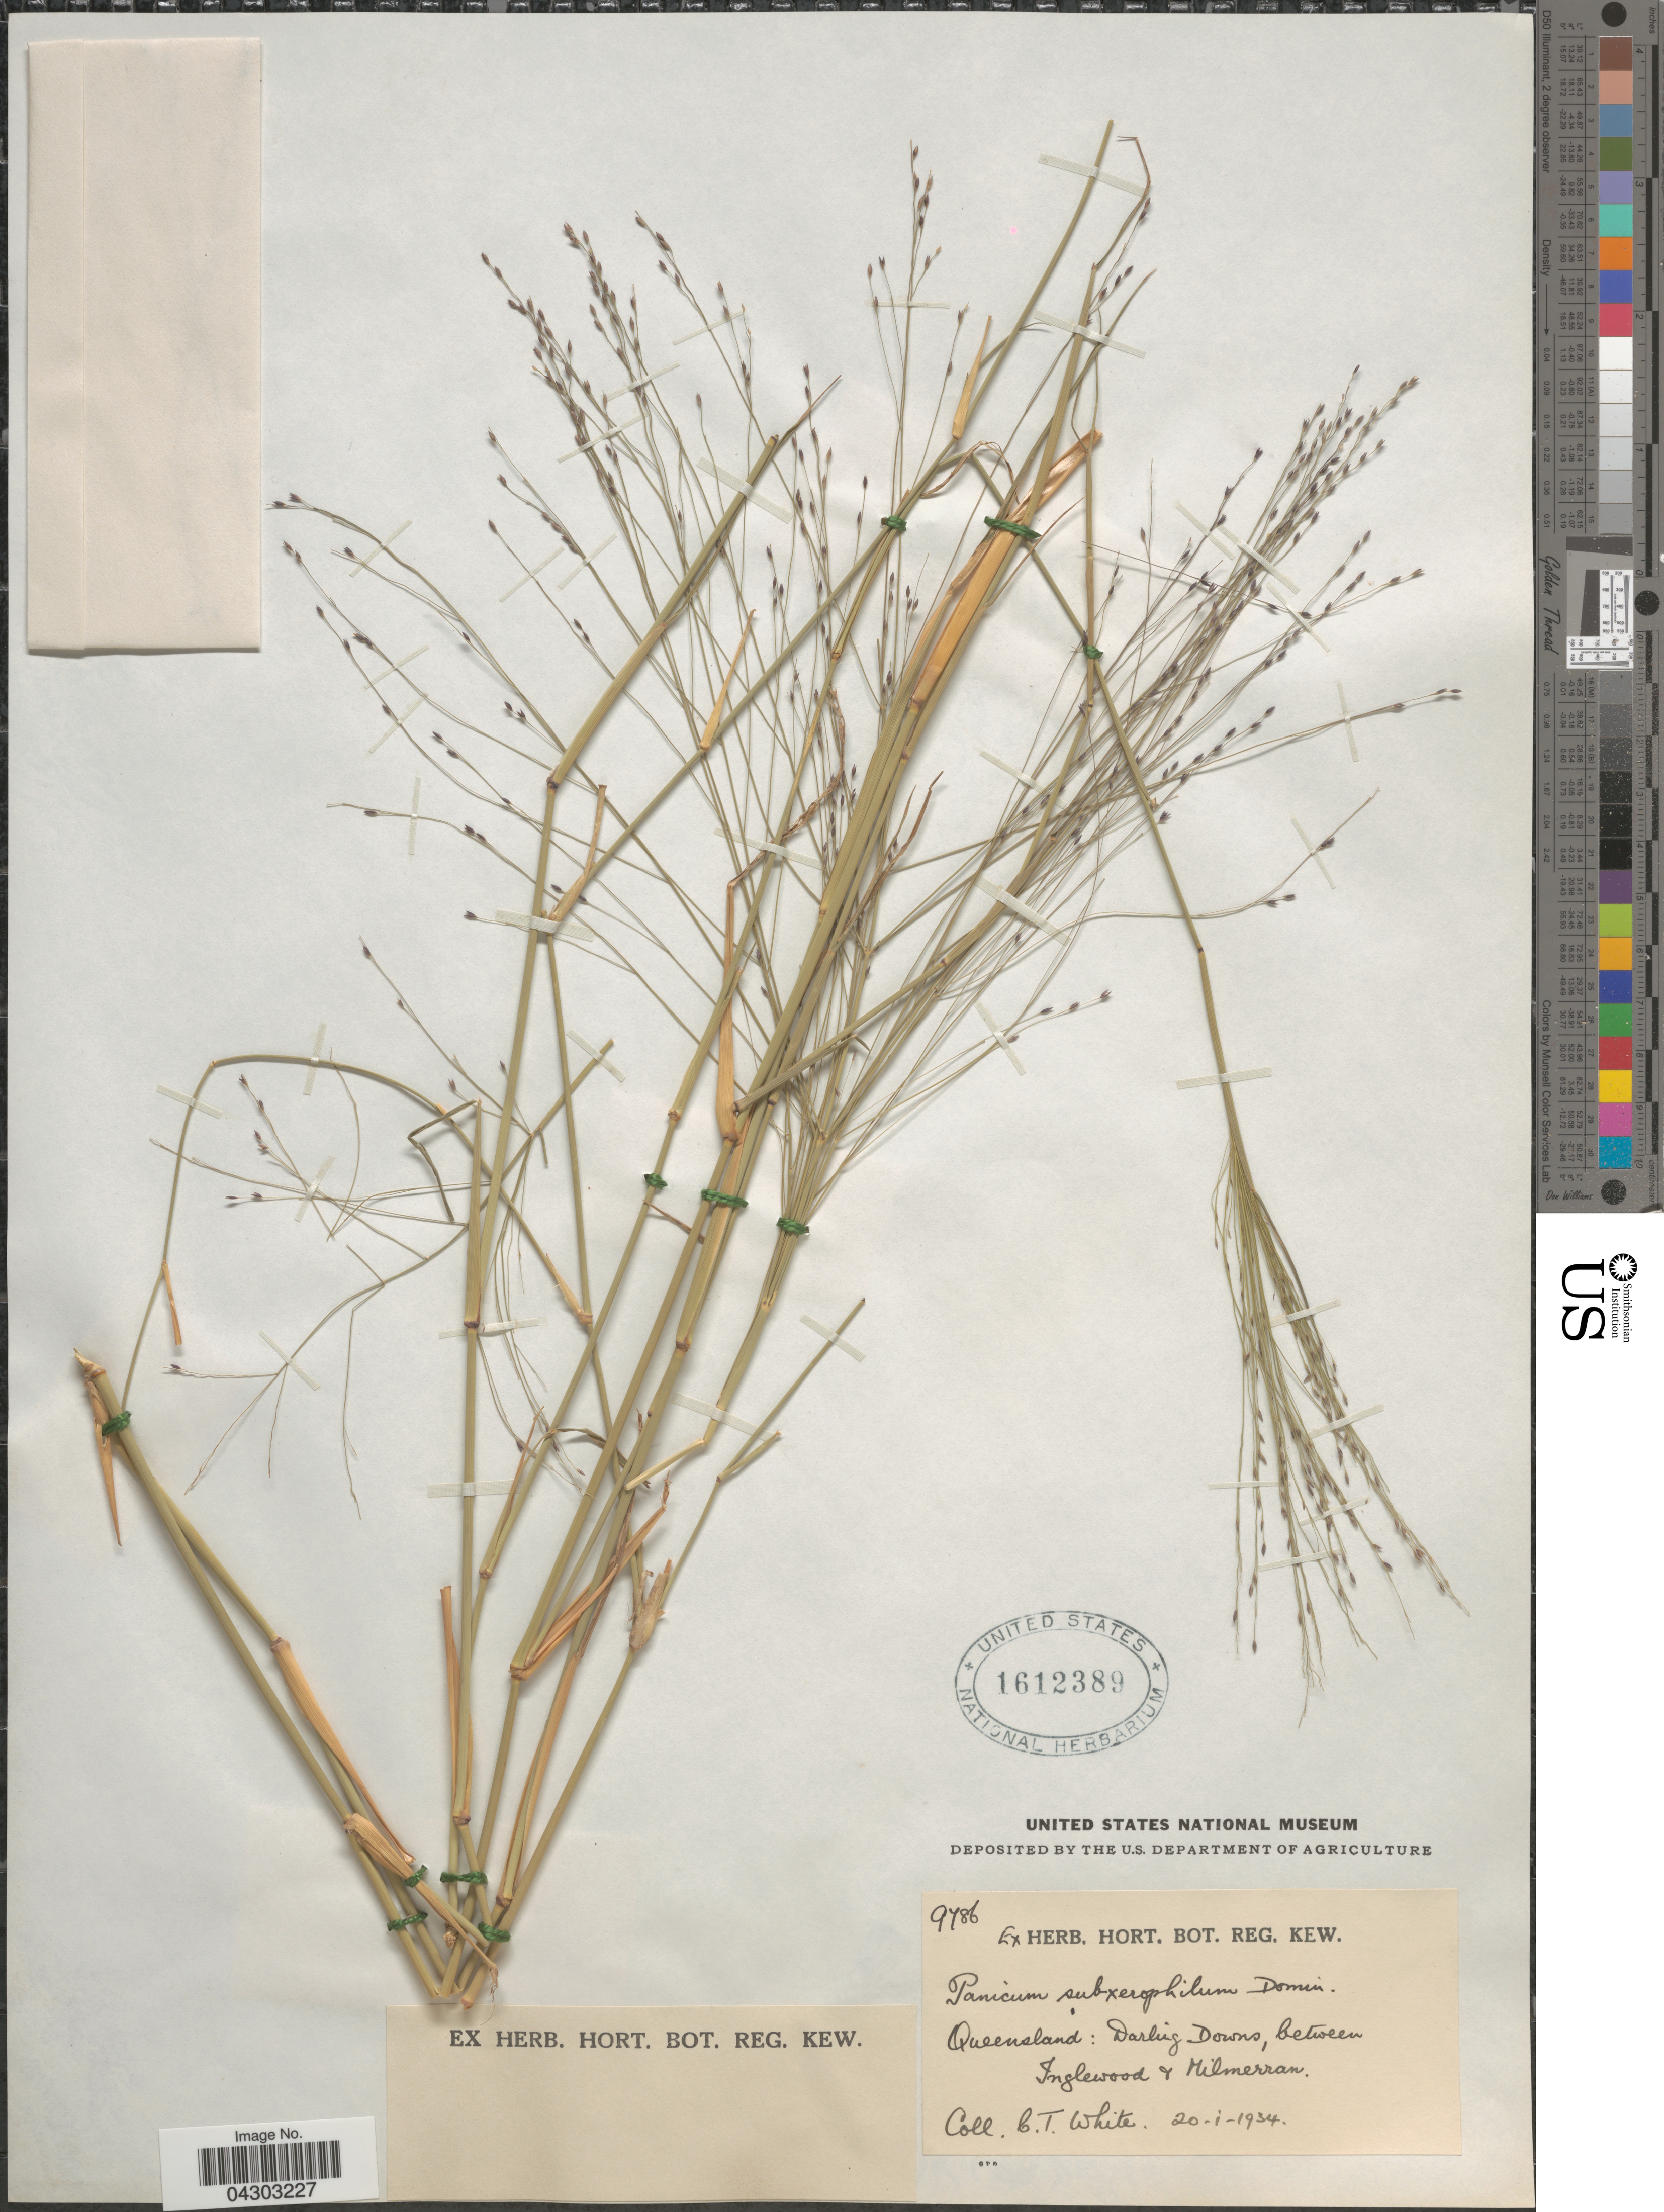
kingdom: Plantae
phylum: Tracheophyta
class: Liliopsida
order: Poales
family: Poaceae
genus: Panicum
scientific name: Panicum subxerophilum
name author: Domin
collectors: C. T. White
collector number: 9786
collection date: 1934-01-20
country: Australia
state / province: Queensland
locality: Darling Downs, between Inglewood & Milmerran.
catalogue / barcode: US 1612389